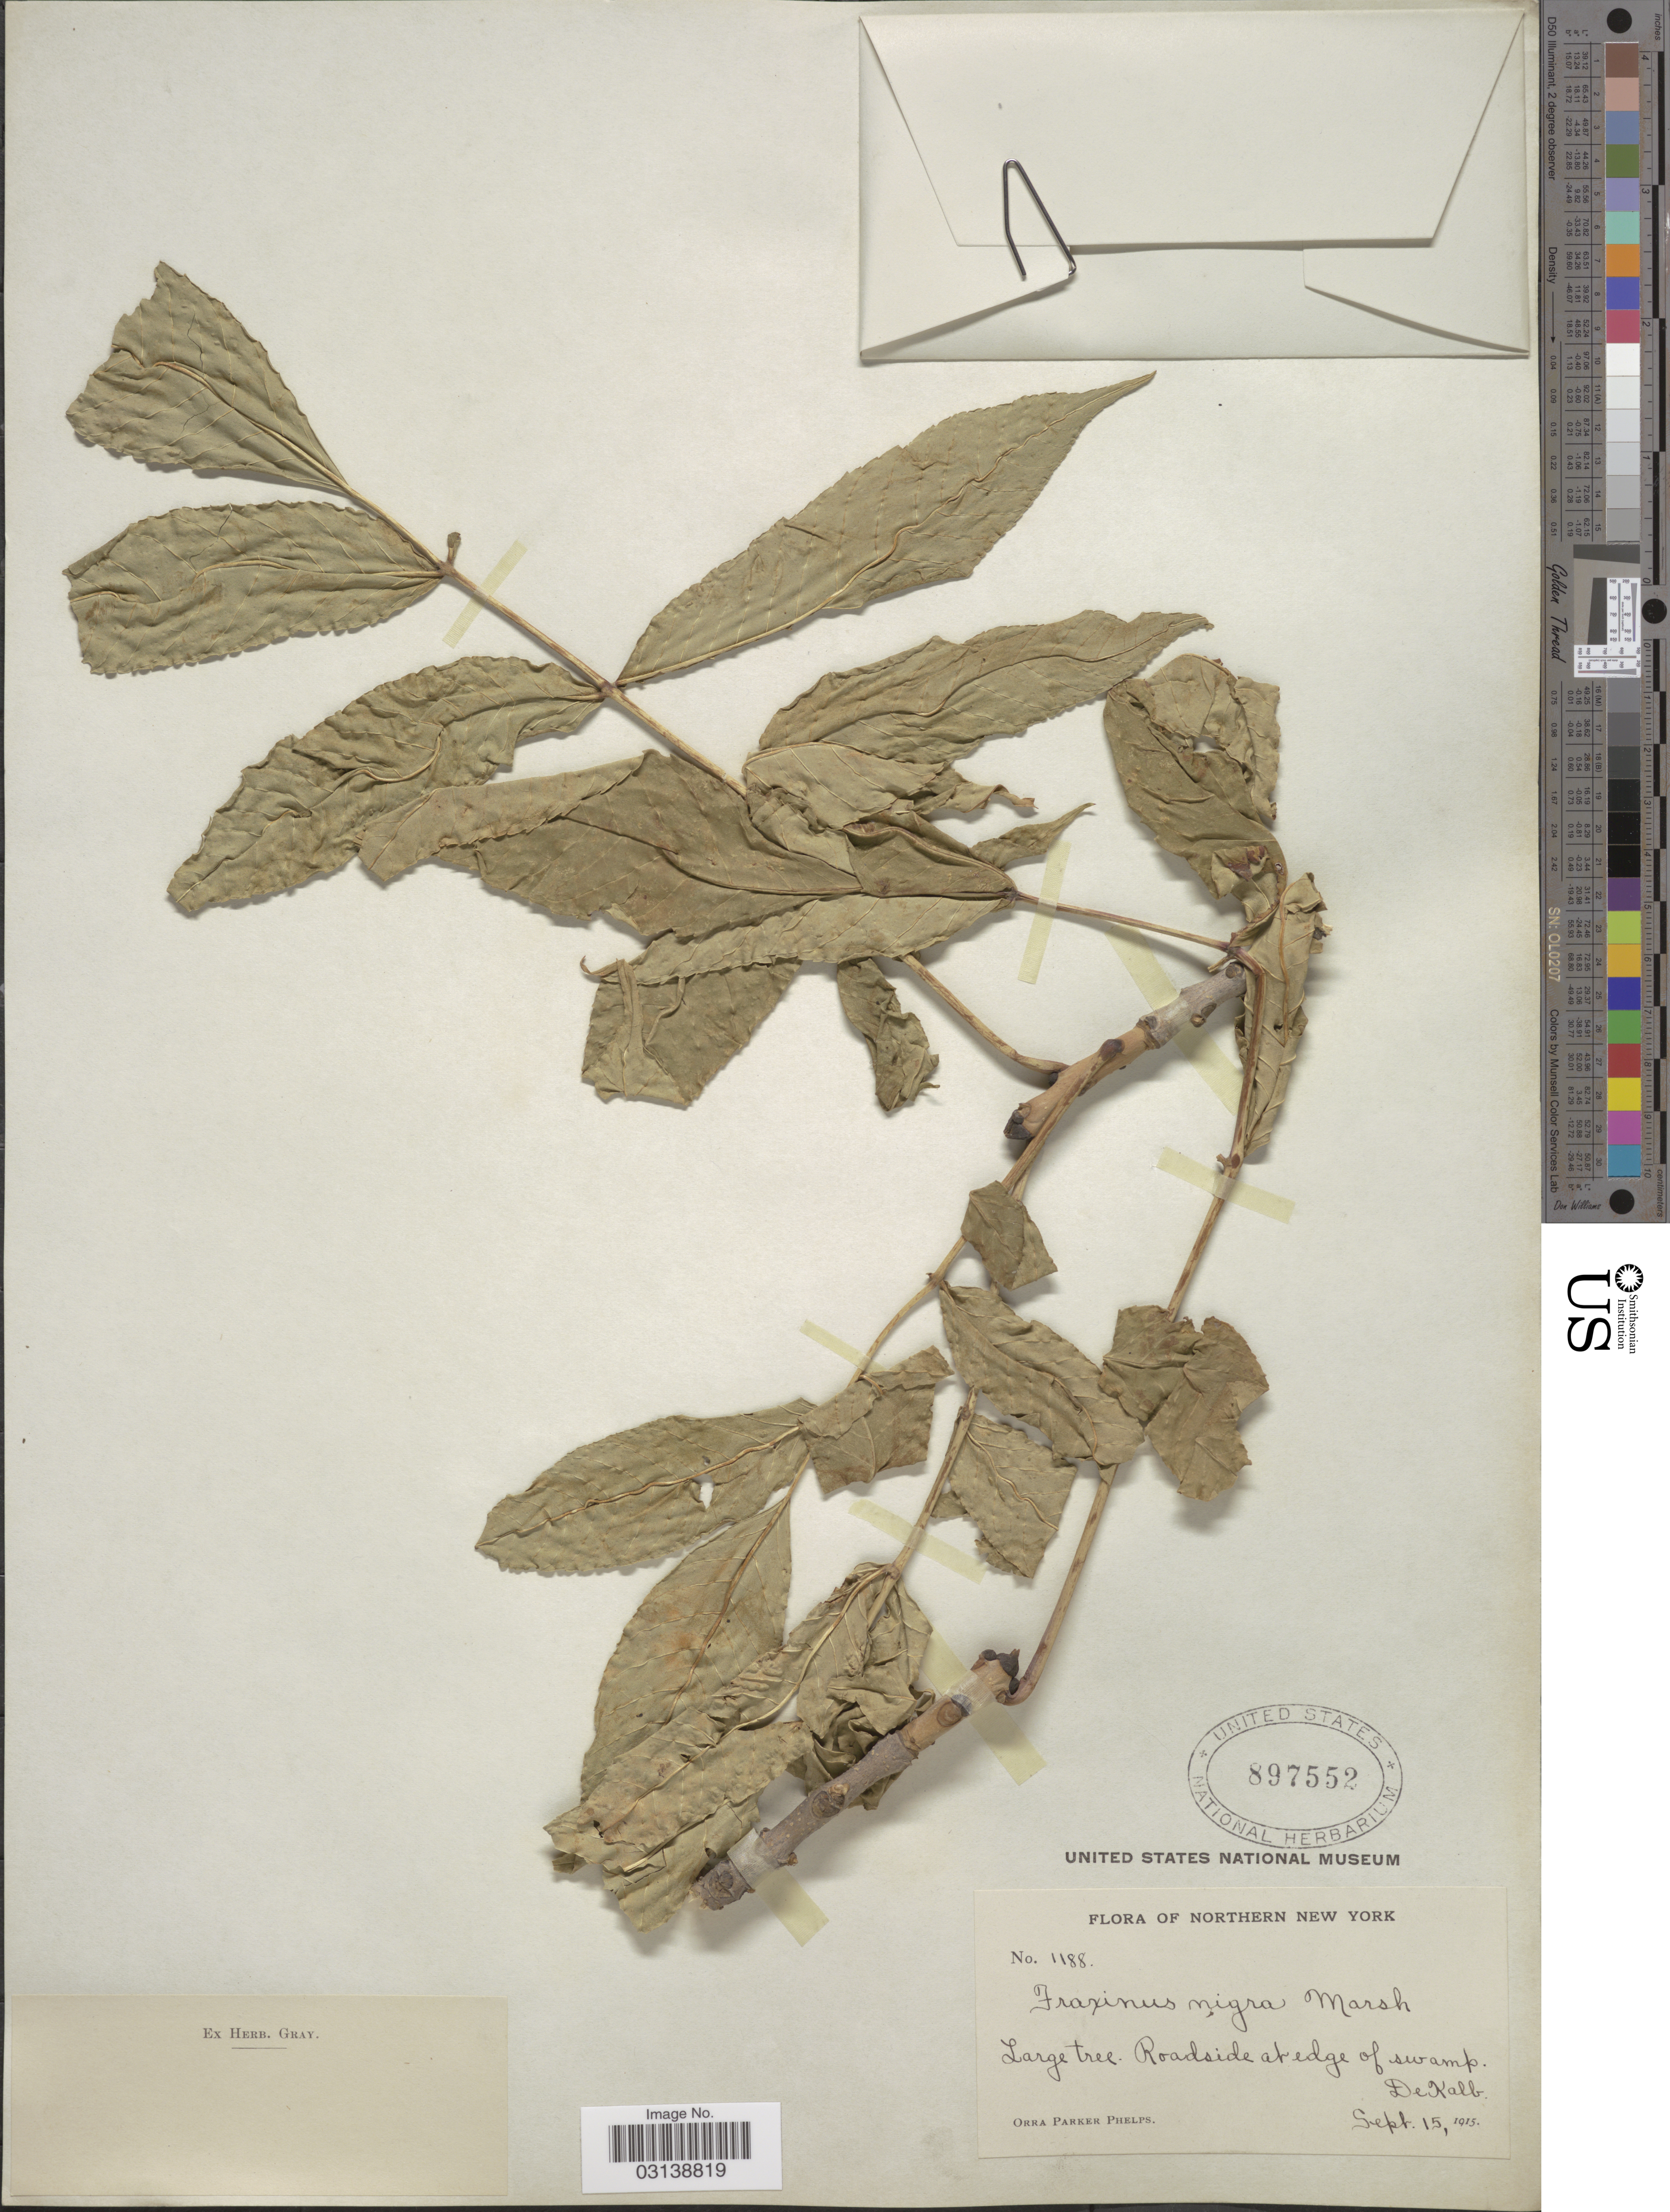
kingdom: Plantae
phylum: Tracheophyta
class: Magnoliopsida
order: Lamiales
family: Oleaceae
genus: Fraxinus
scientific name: Fraxinus nigra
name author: Marshall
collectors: O. P. Phelps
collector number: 1188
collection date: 1915-09-15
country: United States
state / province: New York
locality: Northern New York. De Kalb.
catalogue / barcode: US 897552